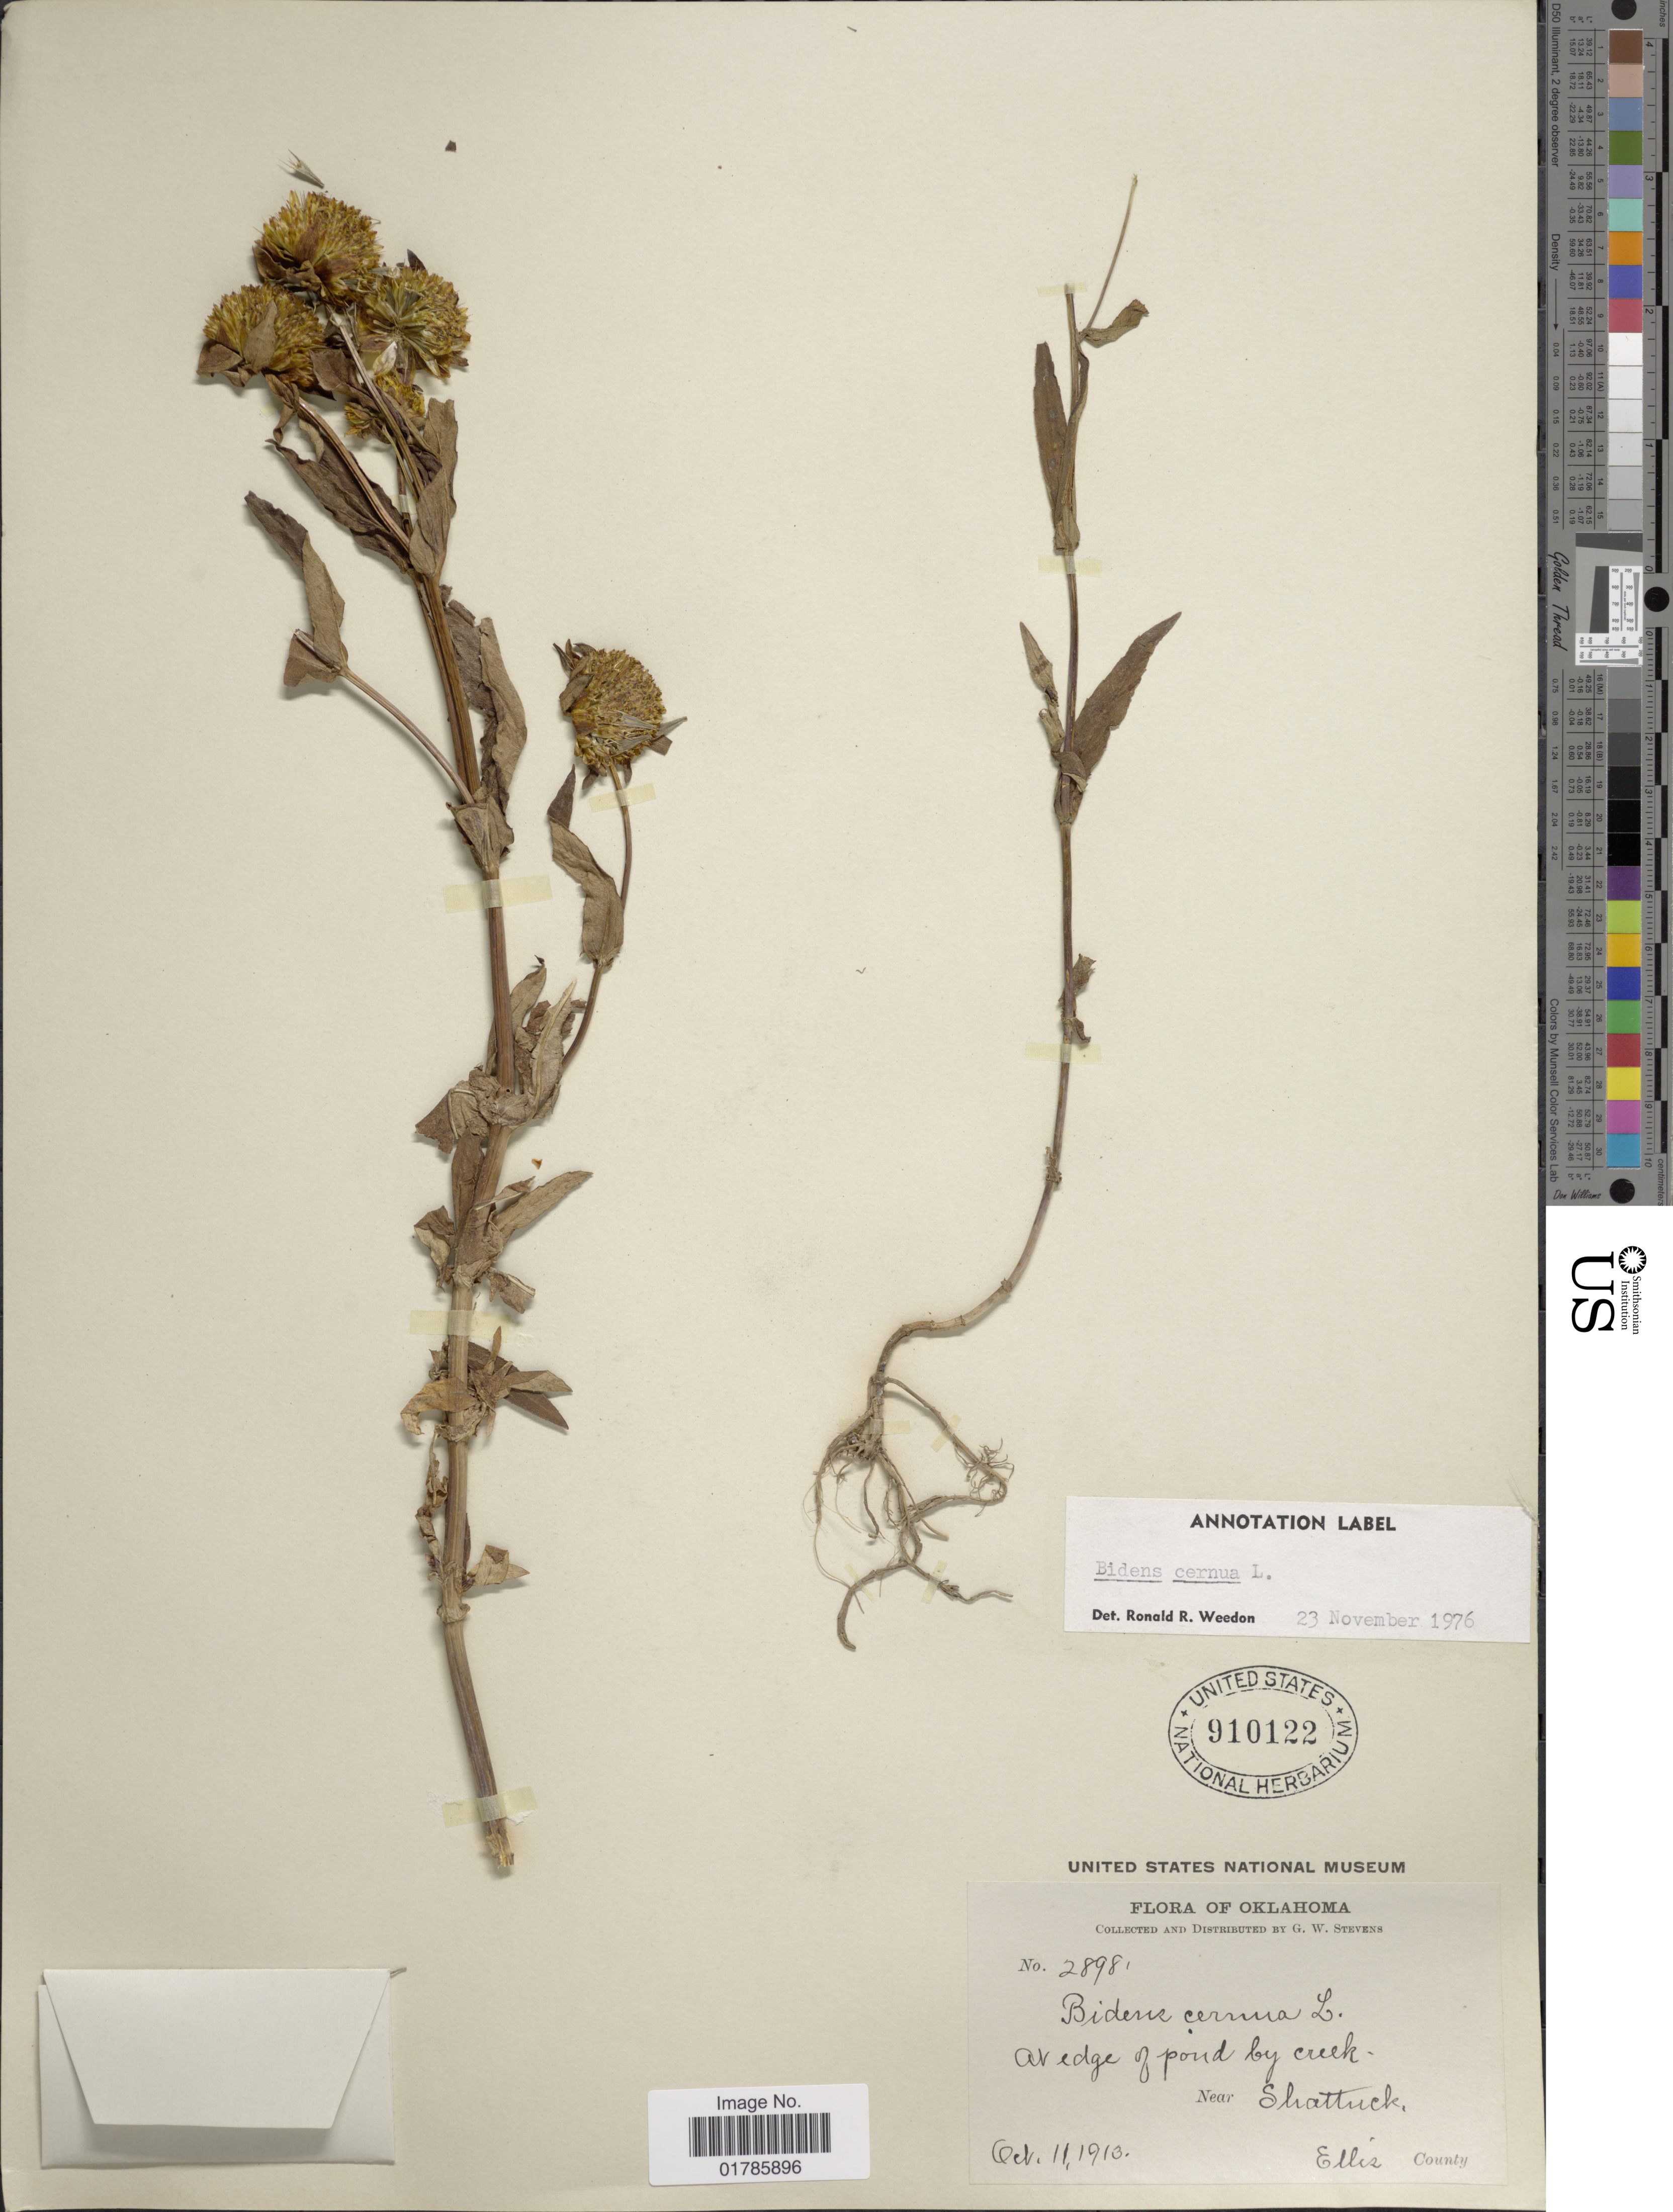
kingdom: Plantae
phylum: Tracheophyta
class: Magnoliopsida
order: Asterales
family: Asteraceae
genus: Bidens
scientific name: Bidens cernua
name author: L.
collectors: G. W. Stevens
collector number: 2898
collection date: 1913-10-11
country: United States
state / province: Oklahoma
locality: On edge of pond by creek, near Shattuck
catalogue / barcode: US 910122